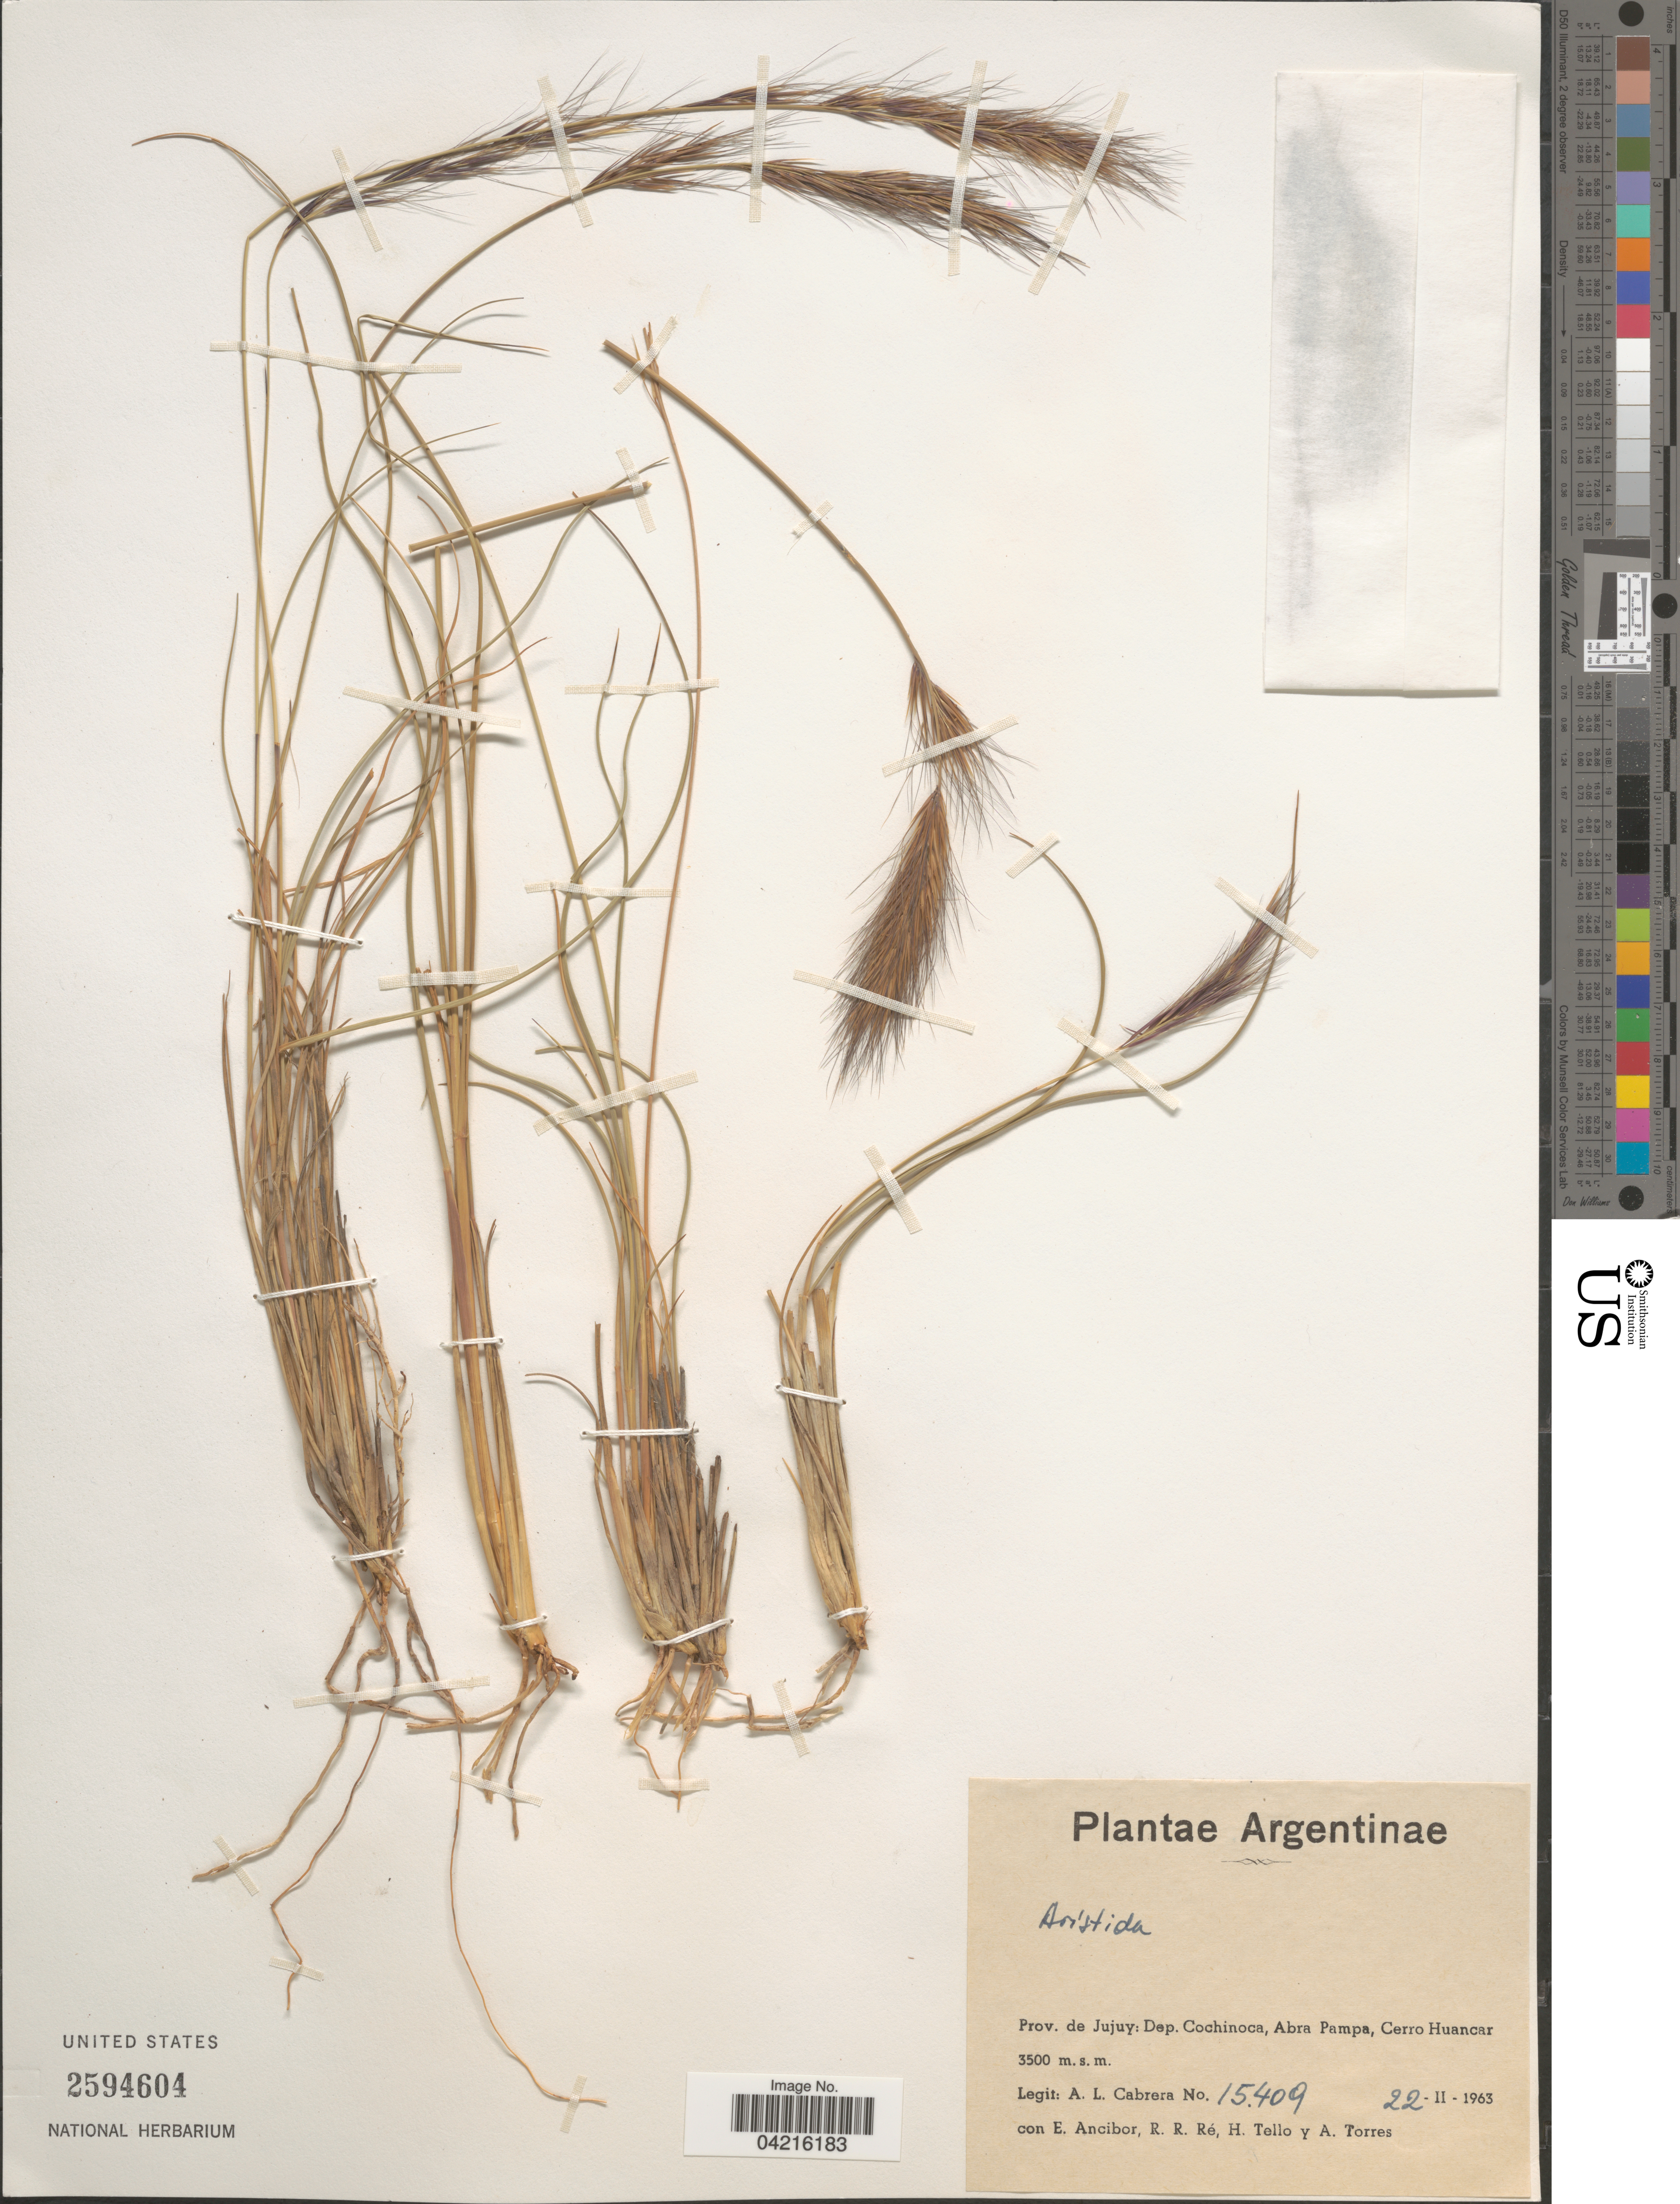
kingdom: Plantae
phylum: Tracheophyta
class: Liliopsida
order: Poales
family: Poaceae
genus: Aristida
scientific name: Aristida sp.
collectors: A. L. Cabrera, E. Ancibor, R. Re, H. Tello & A. Torres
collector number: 15409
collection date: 1963-02-22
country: Argentina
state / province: Jujuy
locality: Dep. Cochinoca, Abra Pampa, Cerro Huancar.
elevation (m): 3500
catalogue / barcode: US 2594604